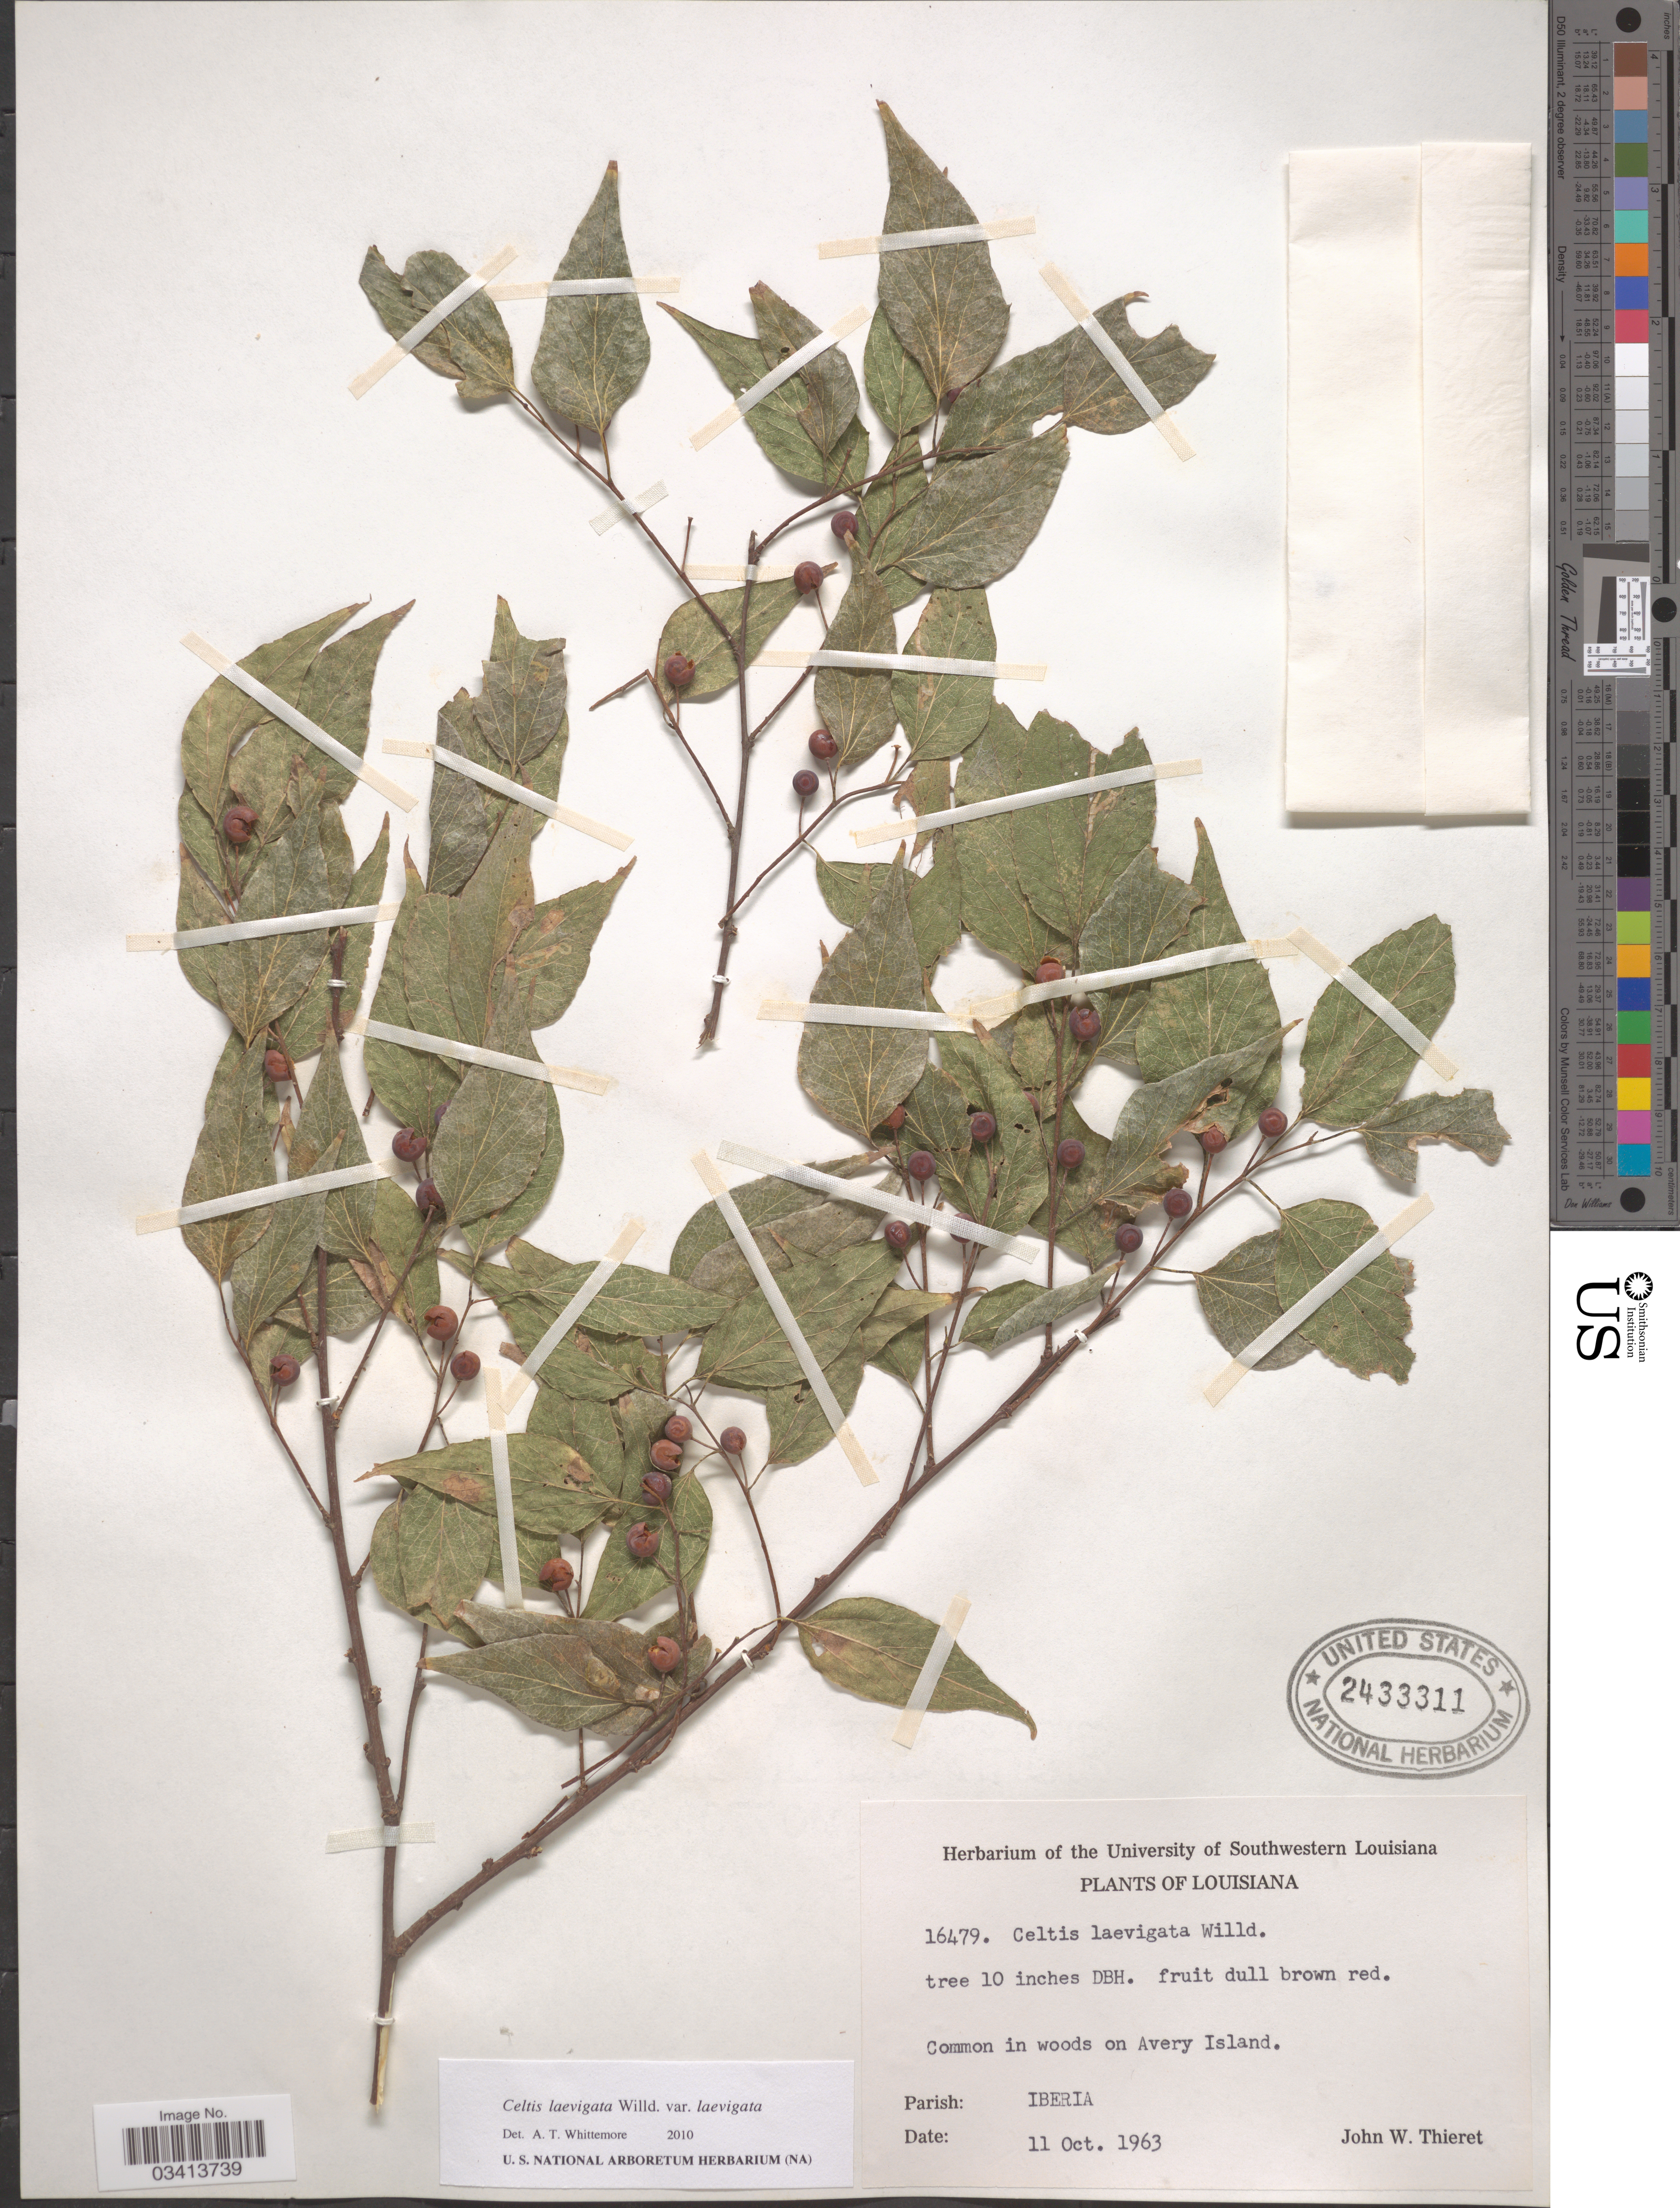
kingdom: Plantae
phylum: Tracheophyta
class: Magnoliopsida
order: Rosales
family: Cannabaceae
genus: Celtis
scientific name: Celtis laevigata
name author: Willd.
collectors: J. W. Thieret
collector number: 16479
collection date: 1963-10-11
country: United States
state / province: Louisiana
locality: Common in woods on Avery Island. Parish: Iberia.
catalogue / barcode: US 2433311